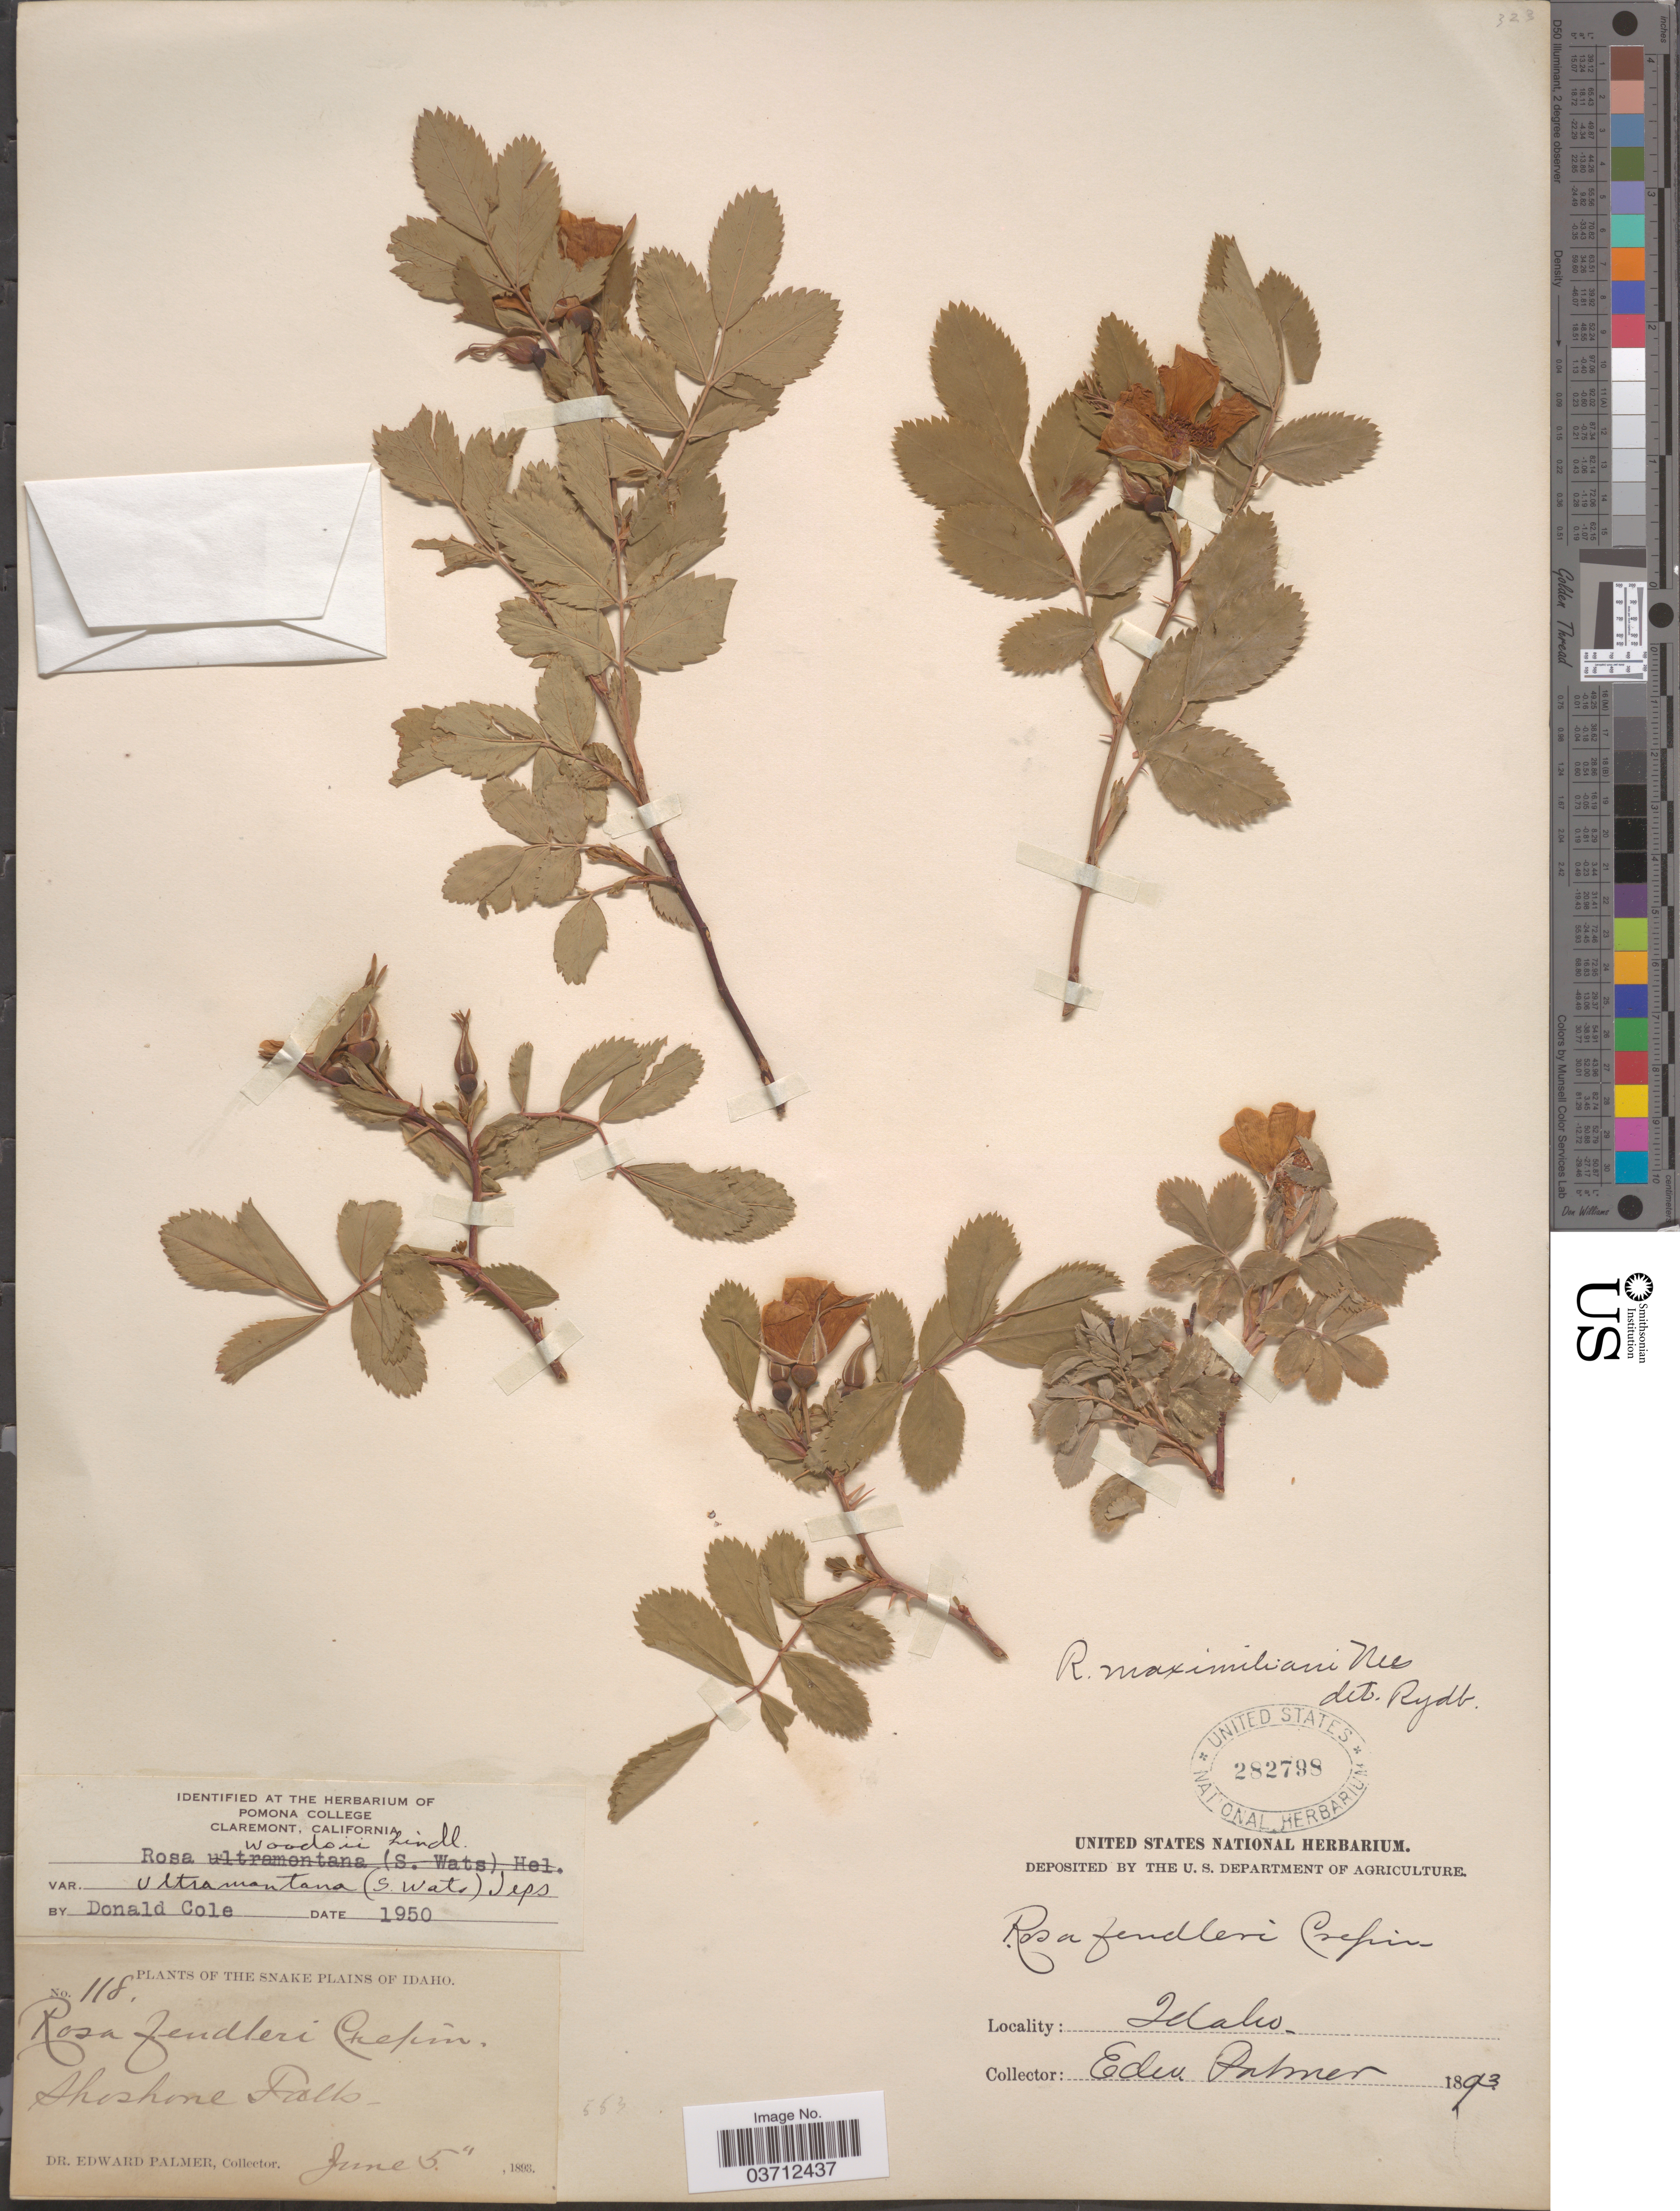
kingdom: Plantae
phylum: Tracheophyta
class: Magnoliopsida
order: Rosales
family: Rosaceae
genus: Rosa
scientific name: Rosa woodsii var. ultramontana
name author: Lindl.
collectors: E. Palmer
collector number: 118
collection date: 1893-06-05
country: United States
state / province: Idaho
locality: Snake Plains. Shoshone Falls.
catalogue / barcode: US 282798